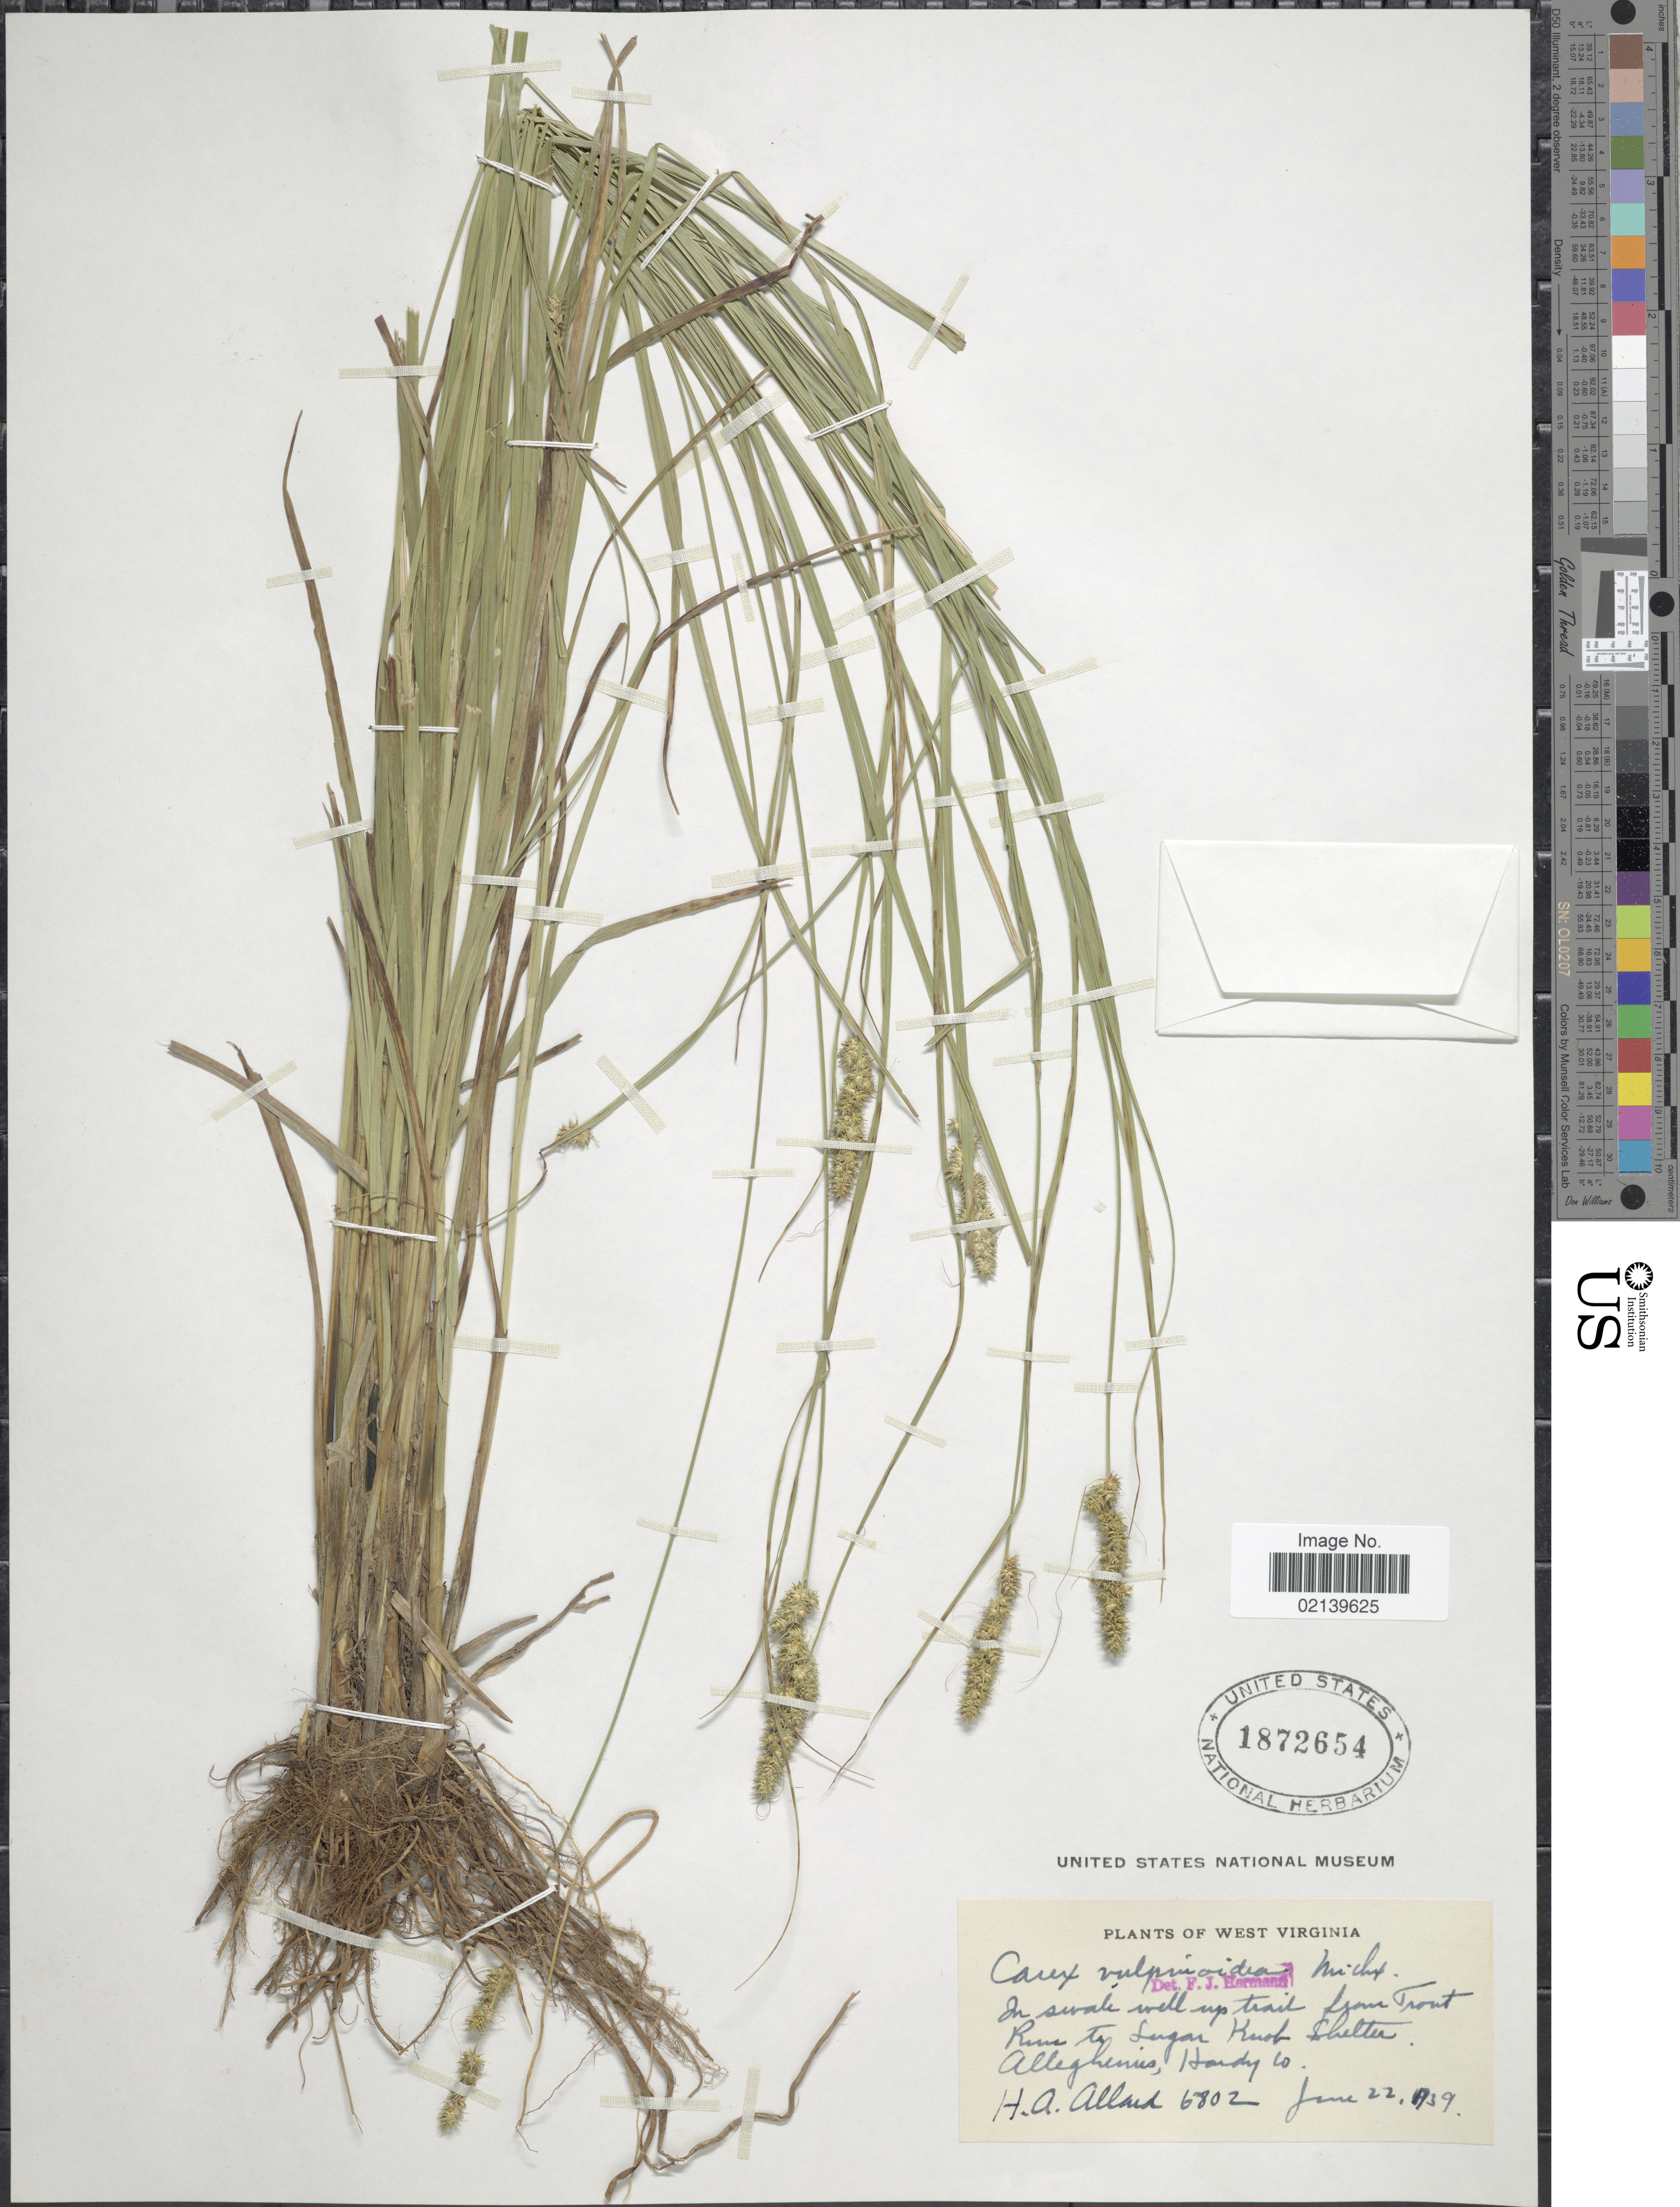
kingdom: Plantae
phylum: Tracheophyta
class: Liliopsida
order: Poales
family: Cyperaceae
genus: Carex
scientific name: Carex vulpinoidea Michx.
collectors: H. A. Allard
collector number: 6802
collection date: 1939-06-22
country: United States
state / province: West Virginia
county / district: Hardy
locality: In swale well up trail from Trout Run to Sugar Knob Shelter. Alleghenies, Hardy Co.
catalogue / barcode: US 1872654